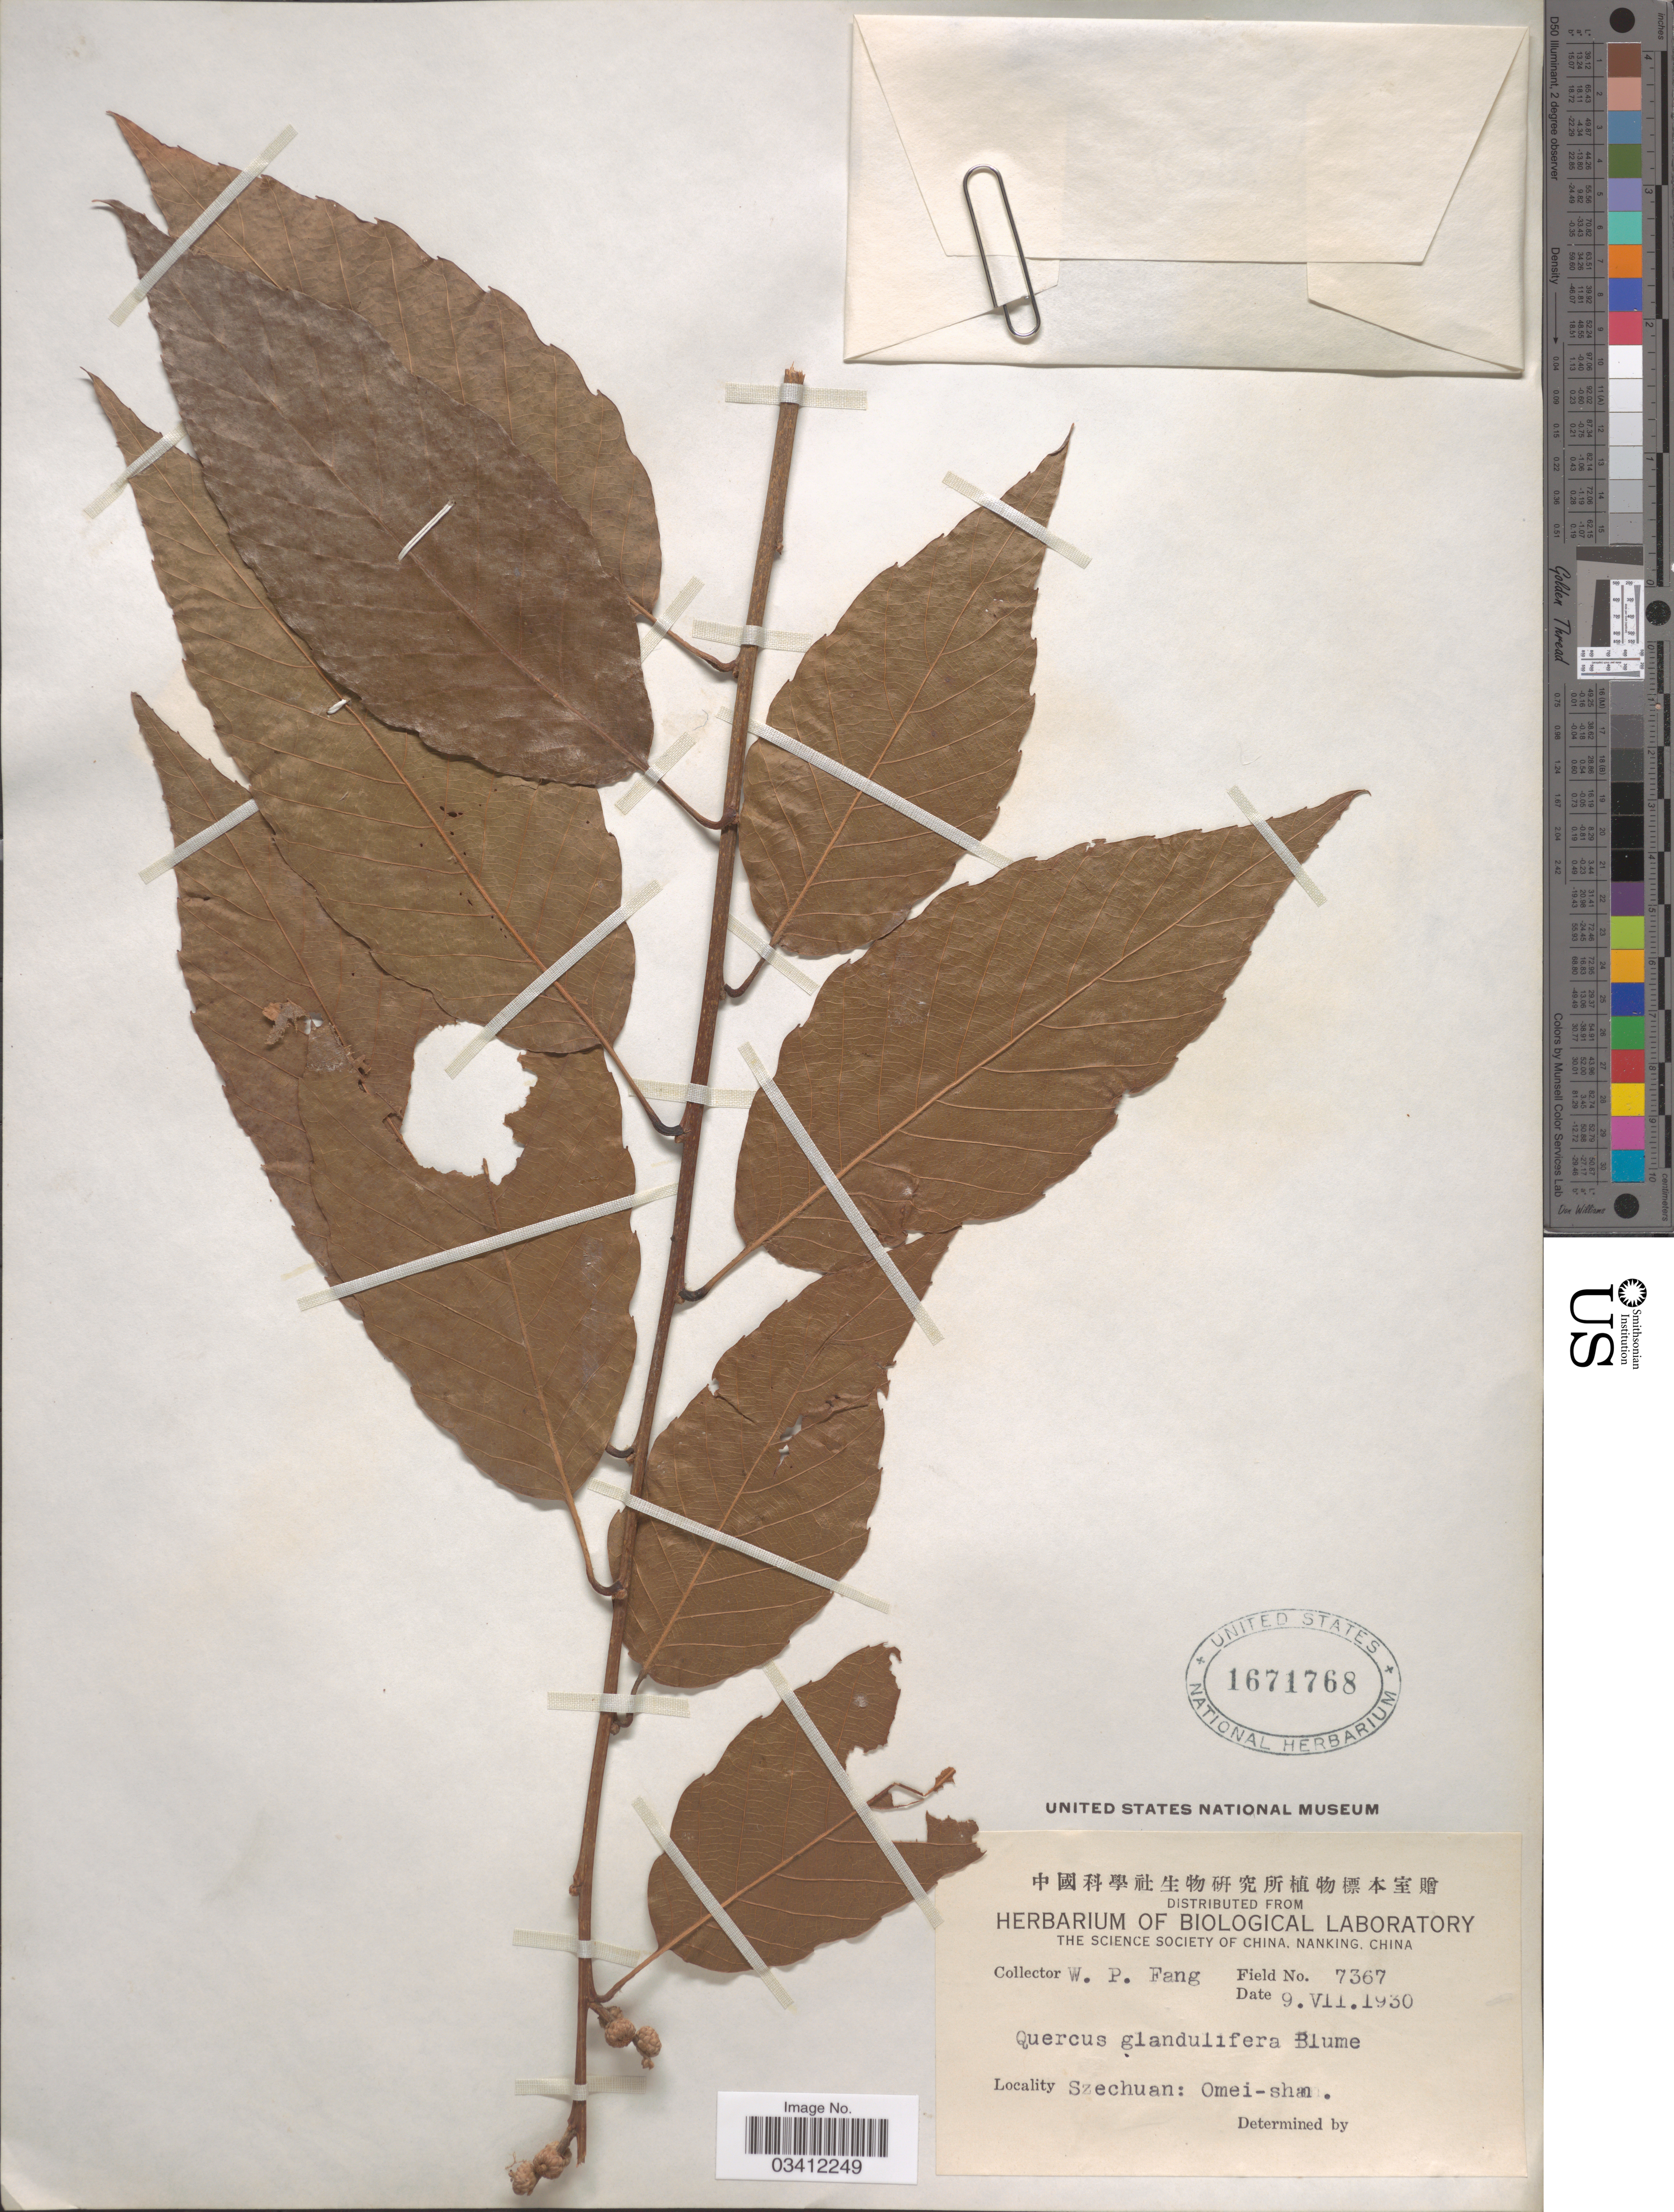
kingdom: Plantae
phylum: Tracheophyta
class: Magnoliopsida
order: Fagales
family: Fagaceae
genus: Quercus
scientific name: Quercus serrata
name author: Thunb.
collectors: W. P. Fang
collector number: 7367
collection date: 1930-07-09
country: China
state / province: Sichuan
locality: Szechuan: Omei-shan.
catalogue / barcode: US 1671768